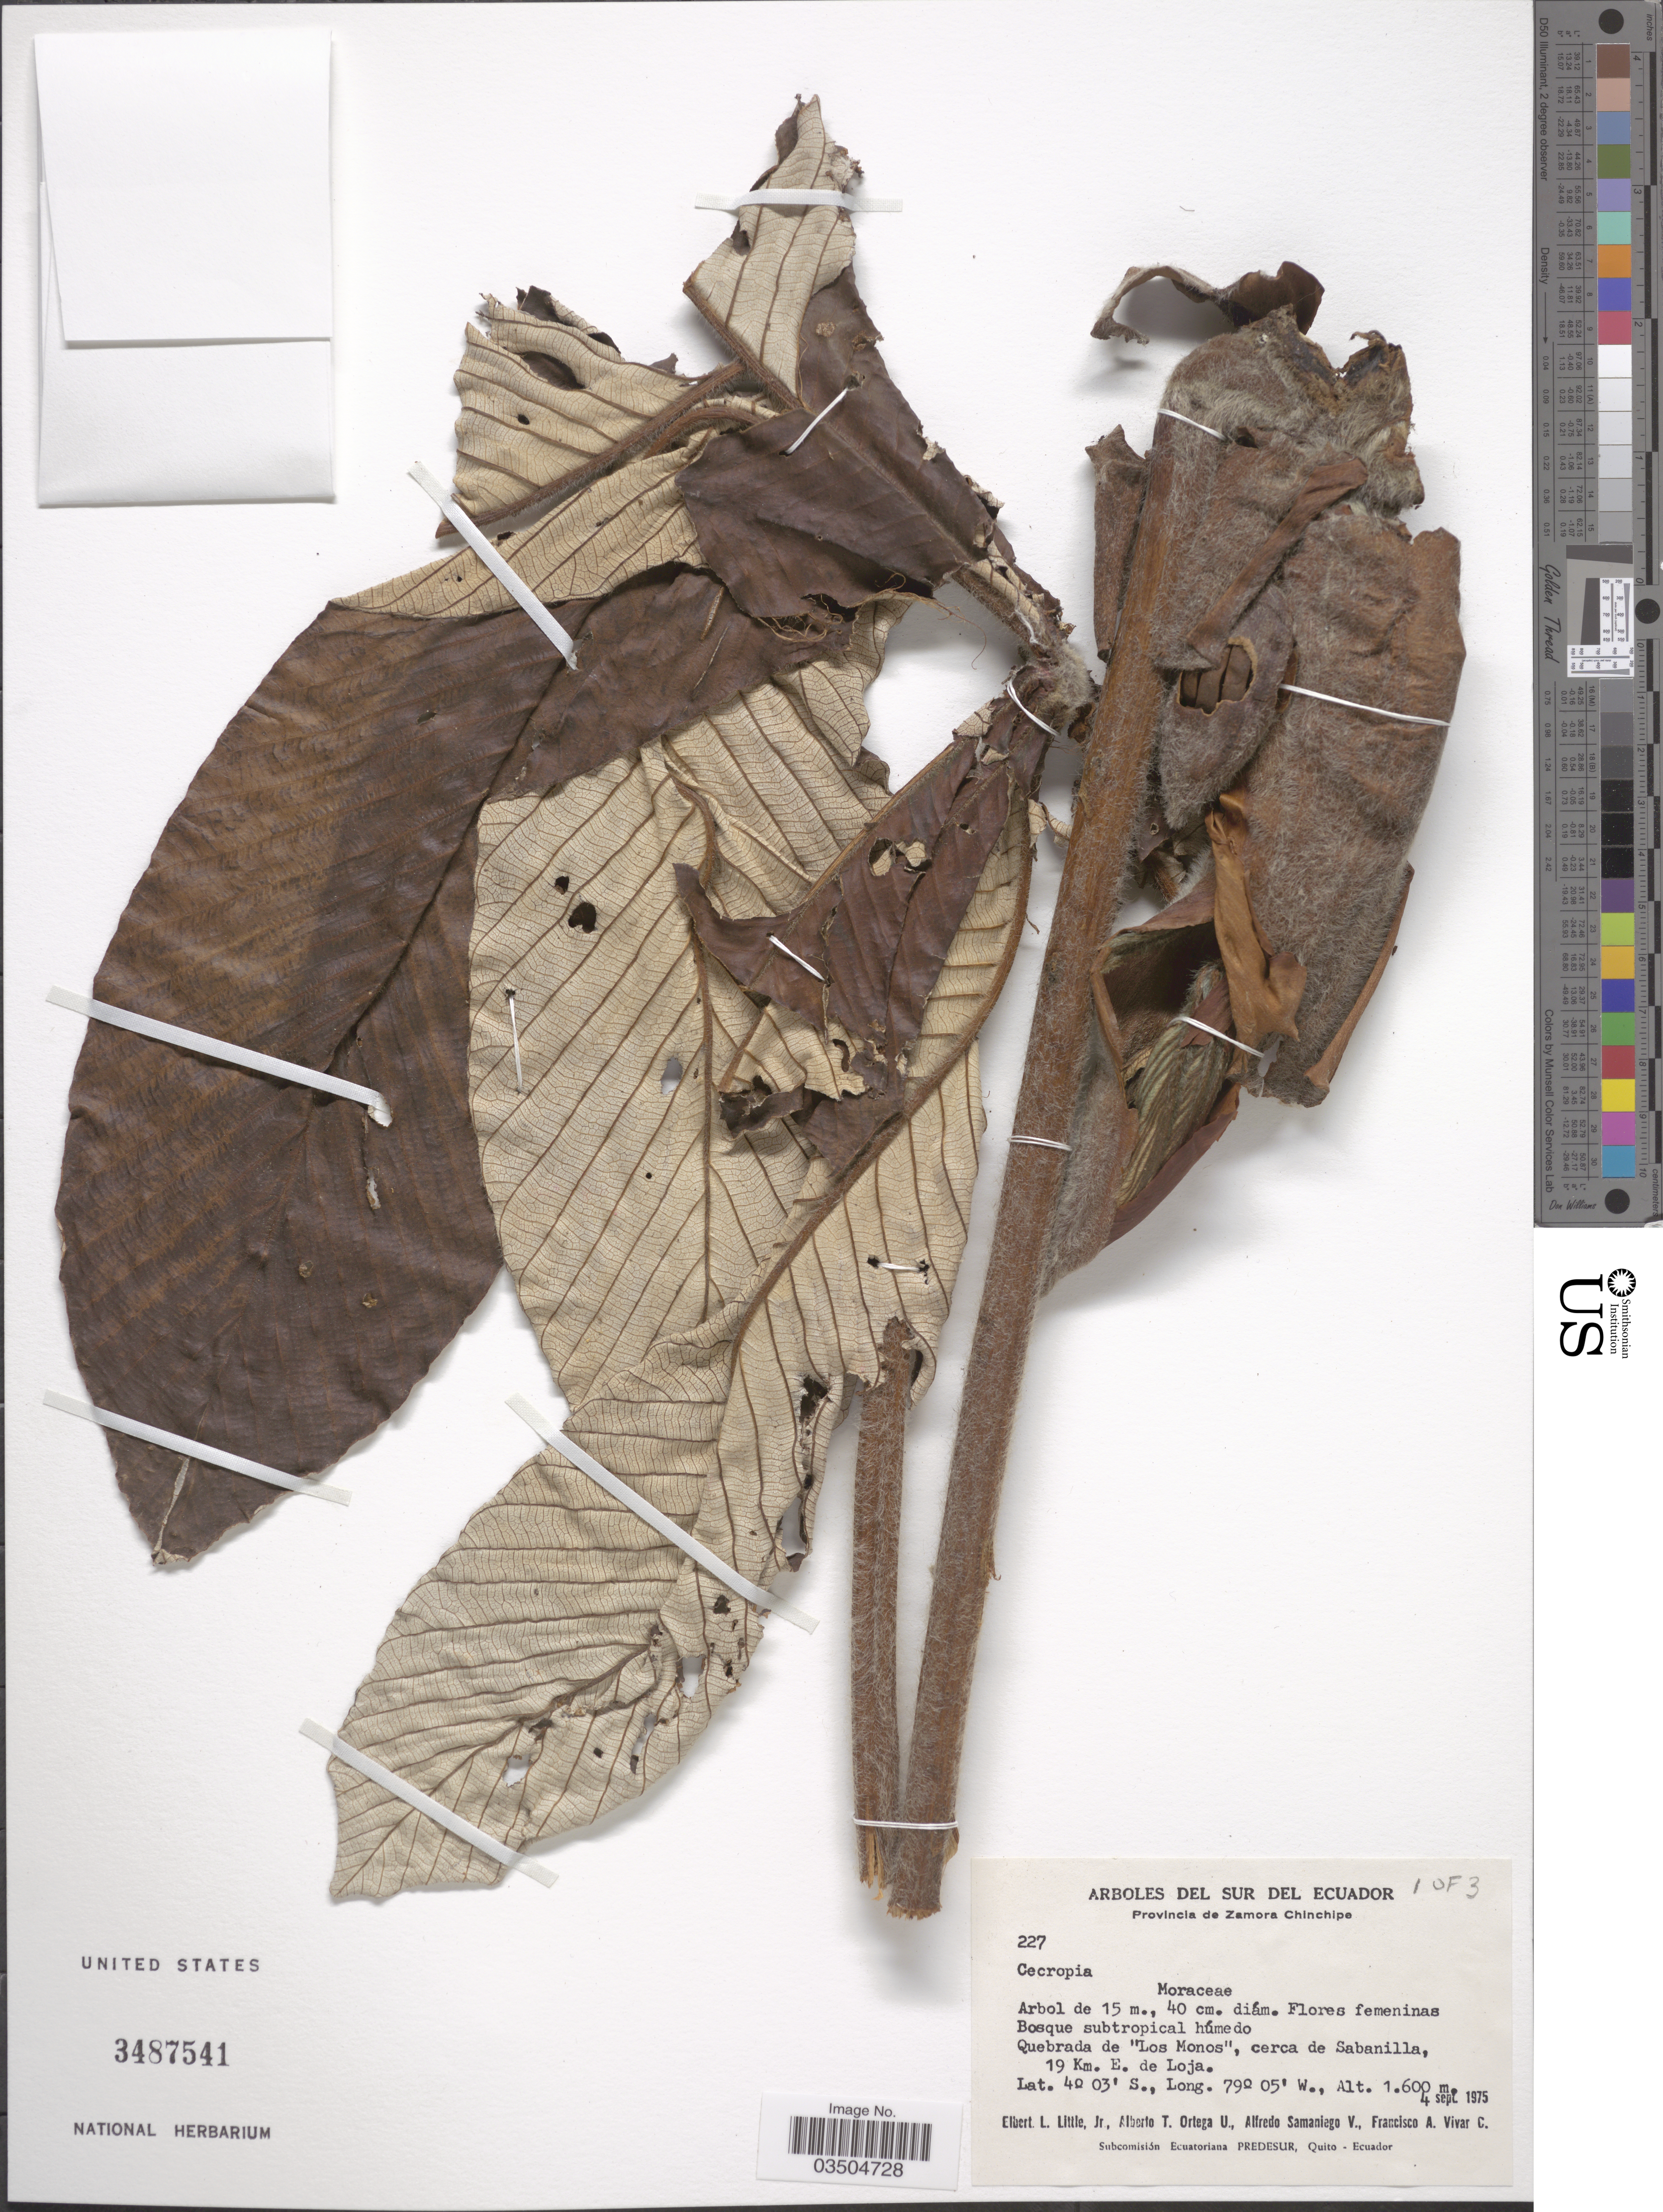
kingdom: Plantae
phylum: Tracheophyta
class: Magnoliopsida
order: Rosales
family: Urticaceae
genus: Cecropia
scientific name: Cecropia sp.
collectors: E. L. Little, A. T. Ortega U., A. V. Samaniego & F. A. Vivar C.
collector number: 227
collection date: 1975-09-04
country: Ecuador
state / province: Zamora-Chinchipe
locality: Del Sur Del Ecuador. Provincia de Zamora Chinchipe. Quebrada de "Los Monos", cerca de Sabanilla, 19 Km. E. de Loja.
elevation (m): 1600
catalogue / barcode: US 3487541